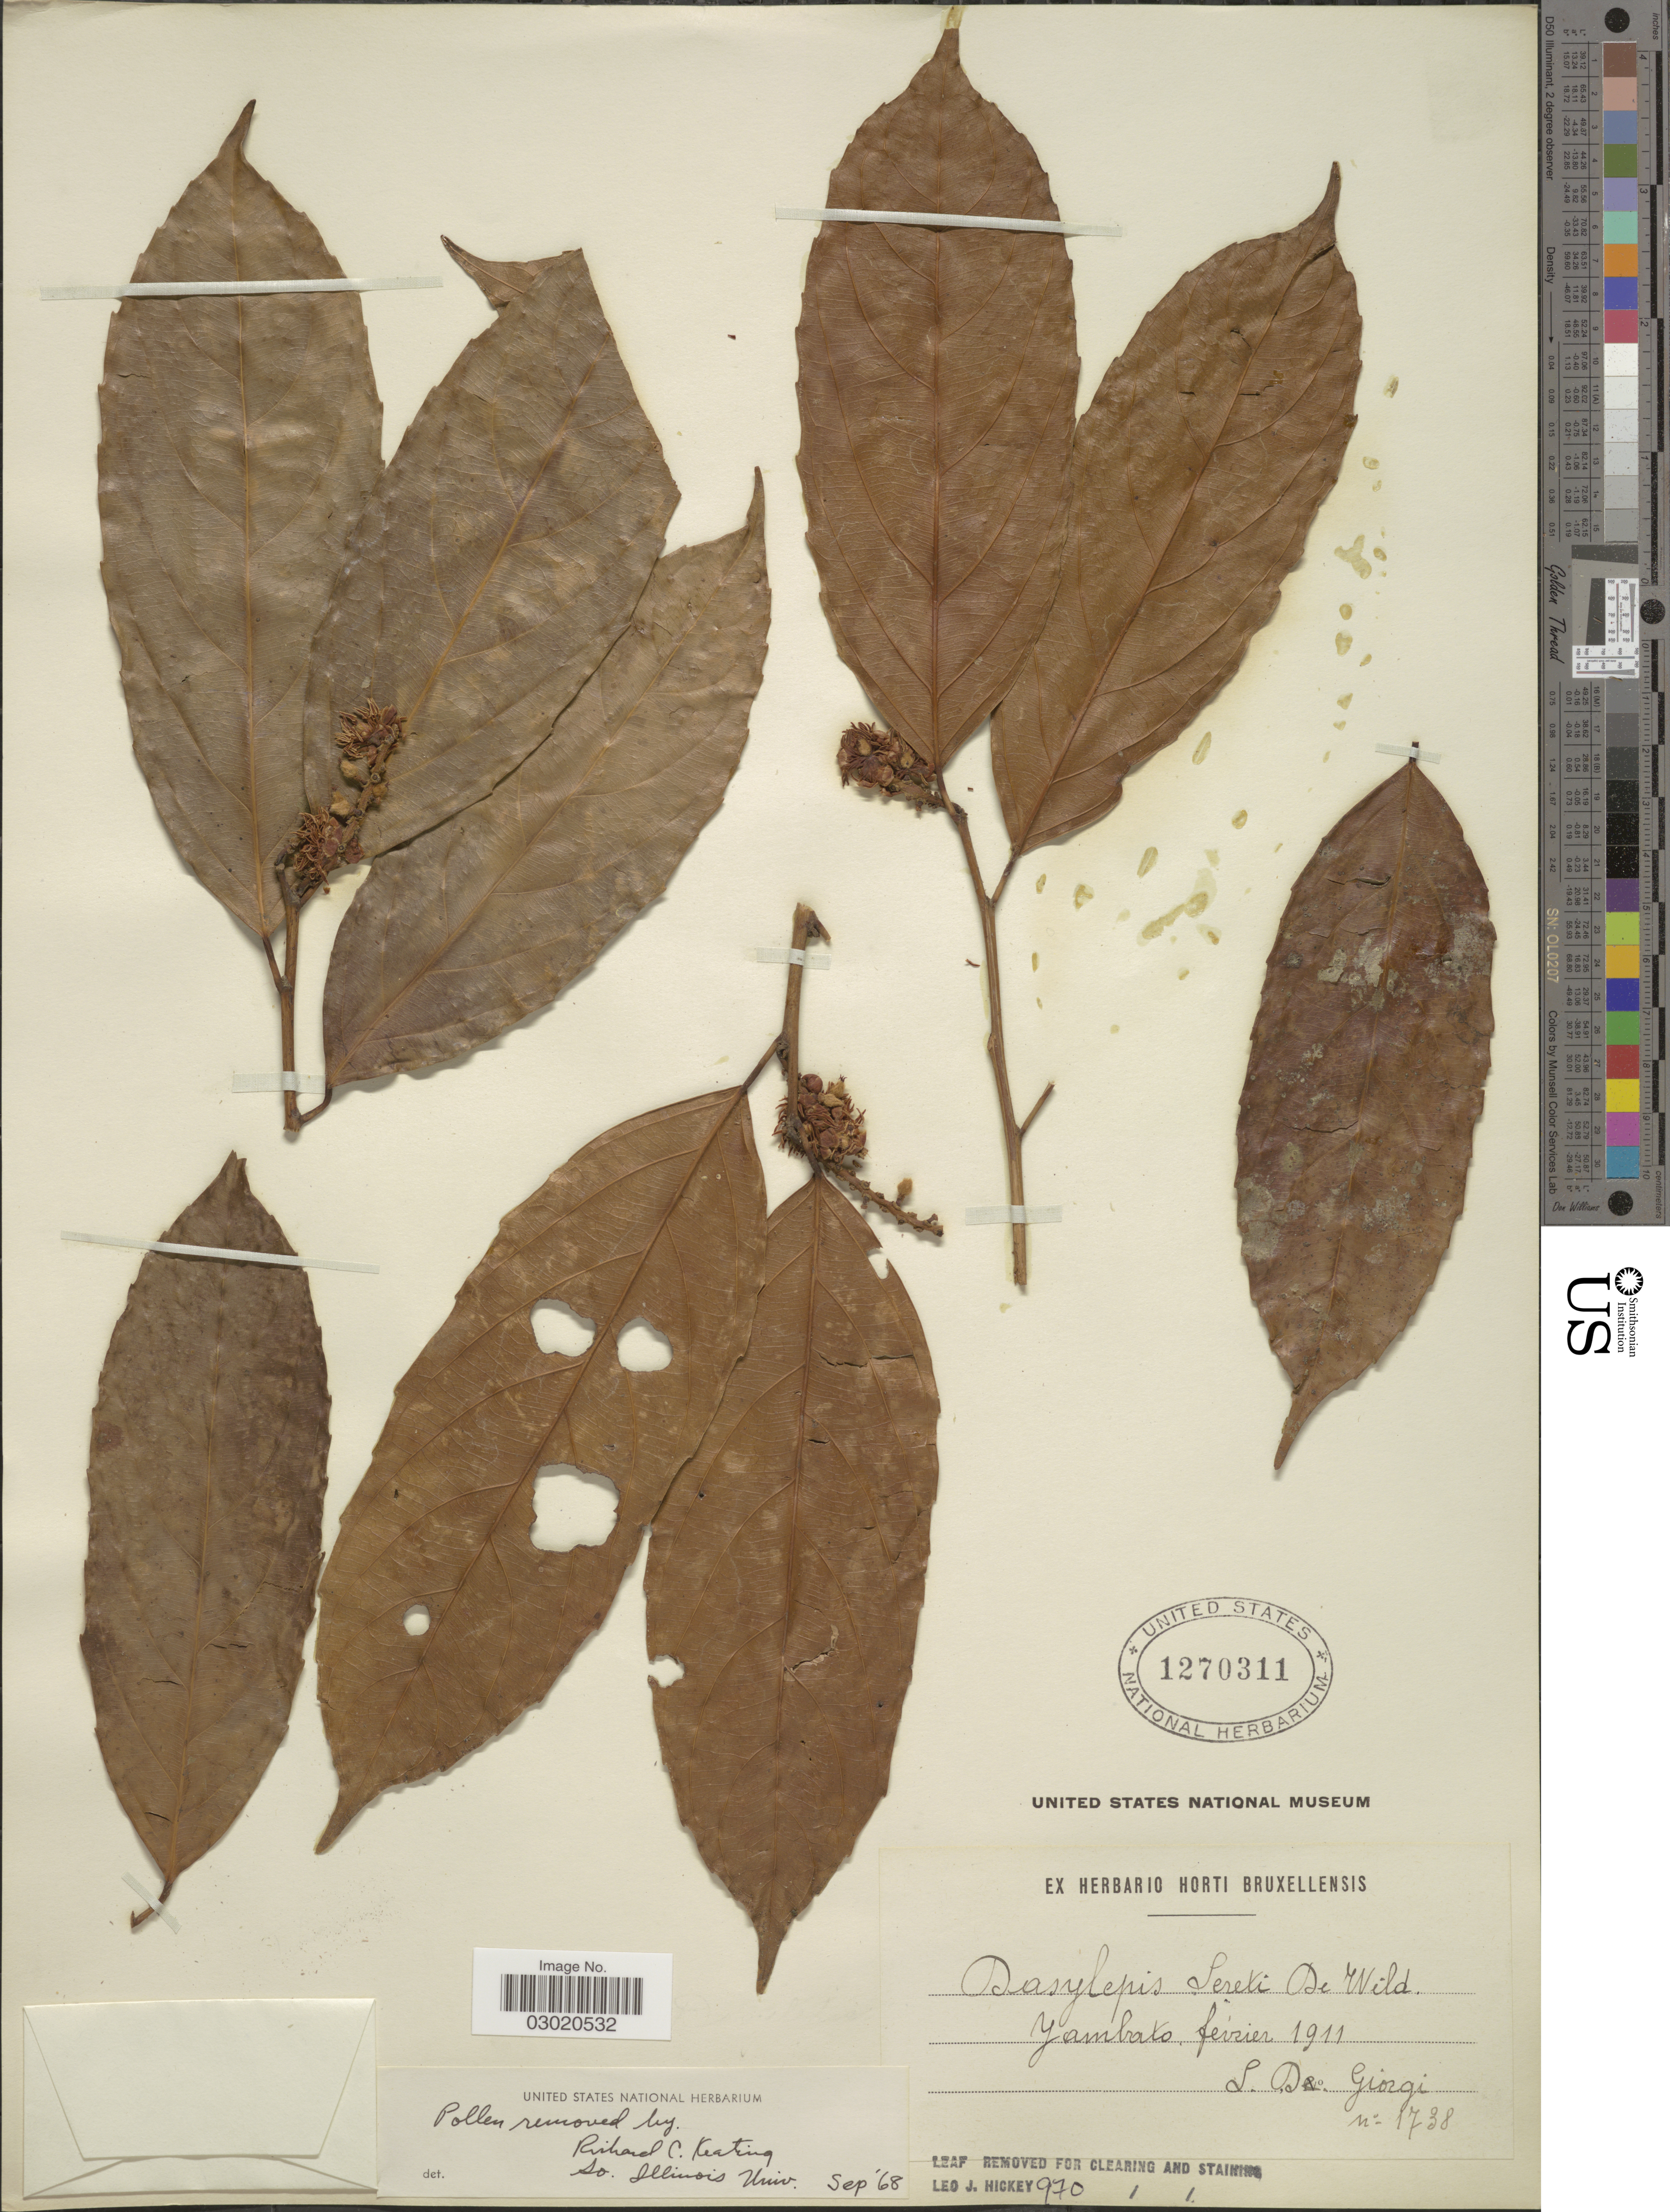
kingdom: Plantae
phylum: Tracheophyta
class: Magnoliopsida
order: Malpighiales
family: Achariaceae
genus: Dasylepis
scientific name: Dasylepis seretii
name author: De Wild.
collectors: D. Giorgi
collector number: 1738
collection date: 1911-02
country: Bolivia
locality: Yambato.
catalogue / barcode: US 1270311